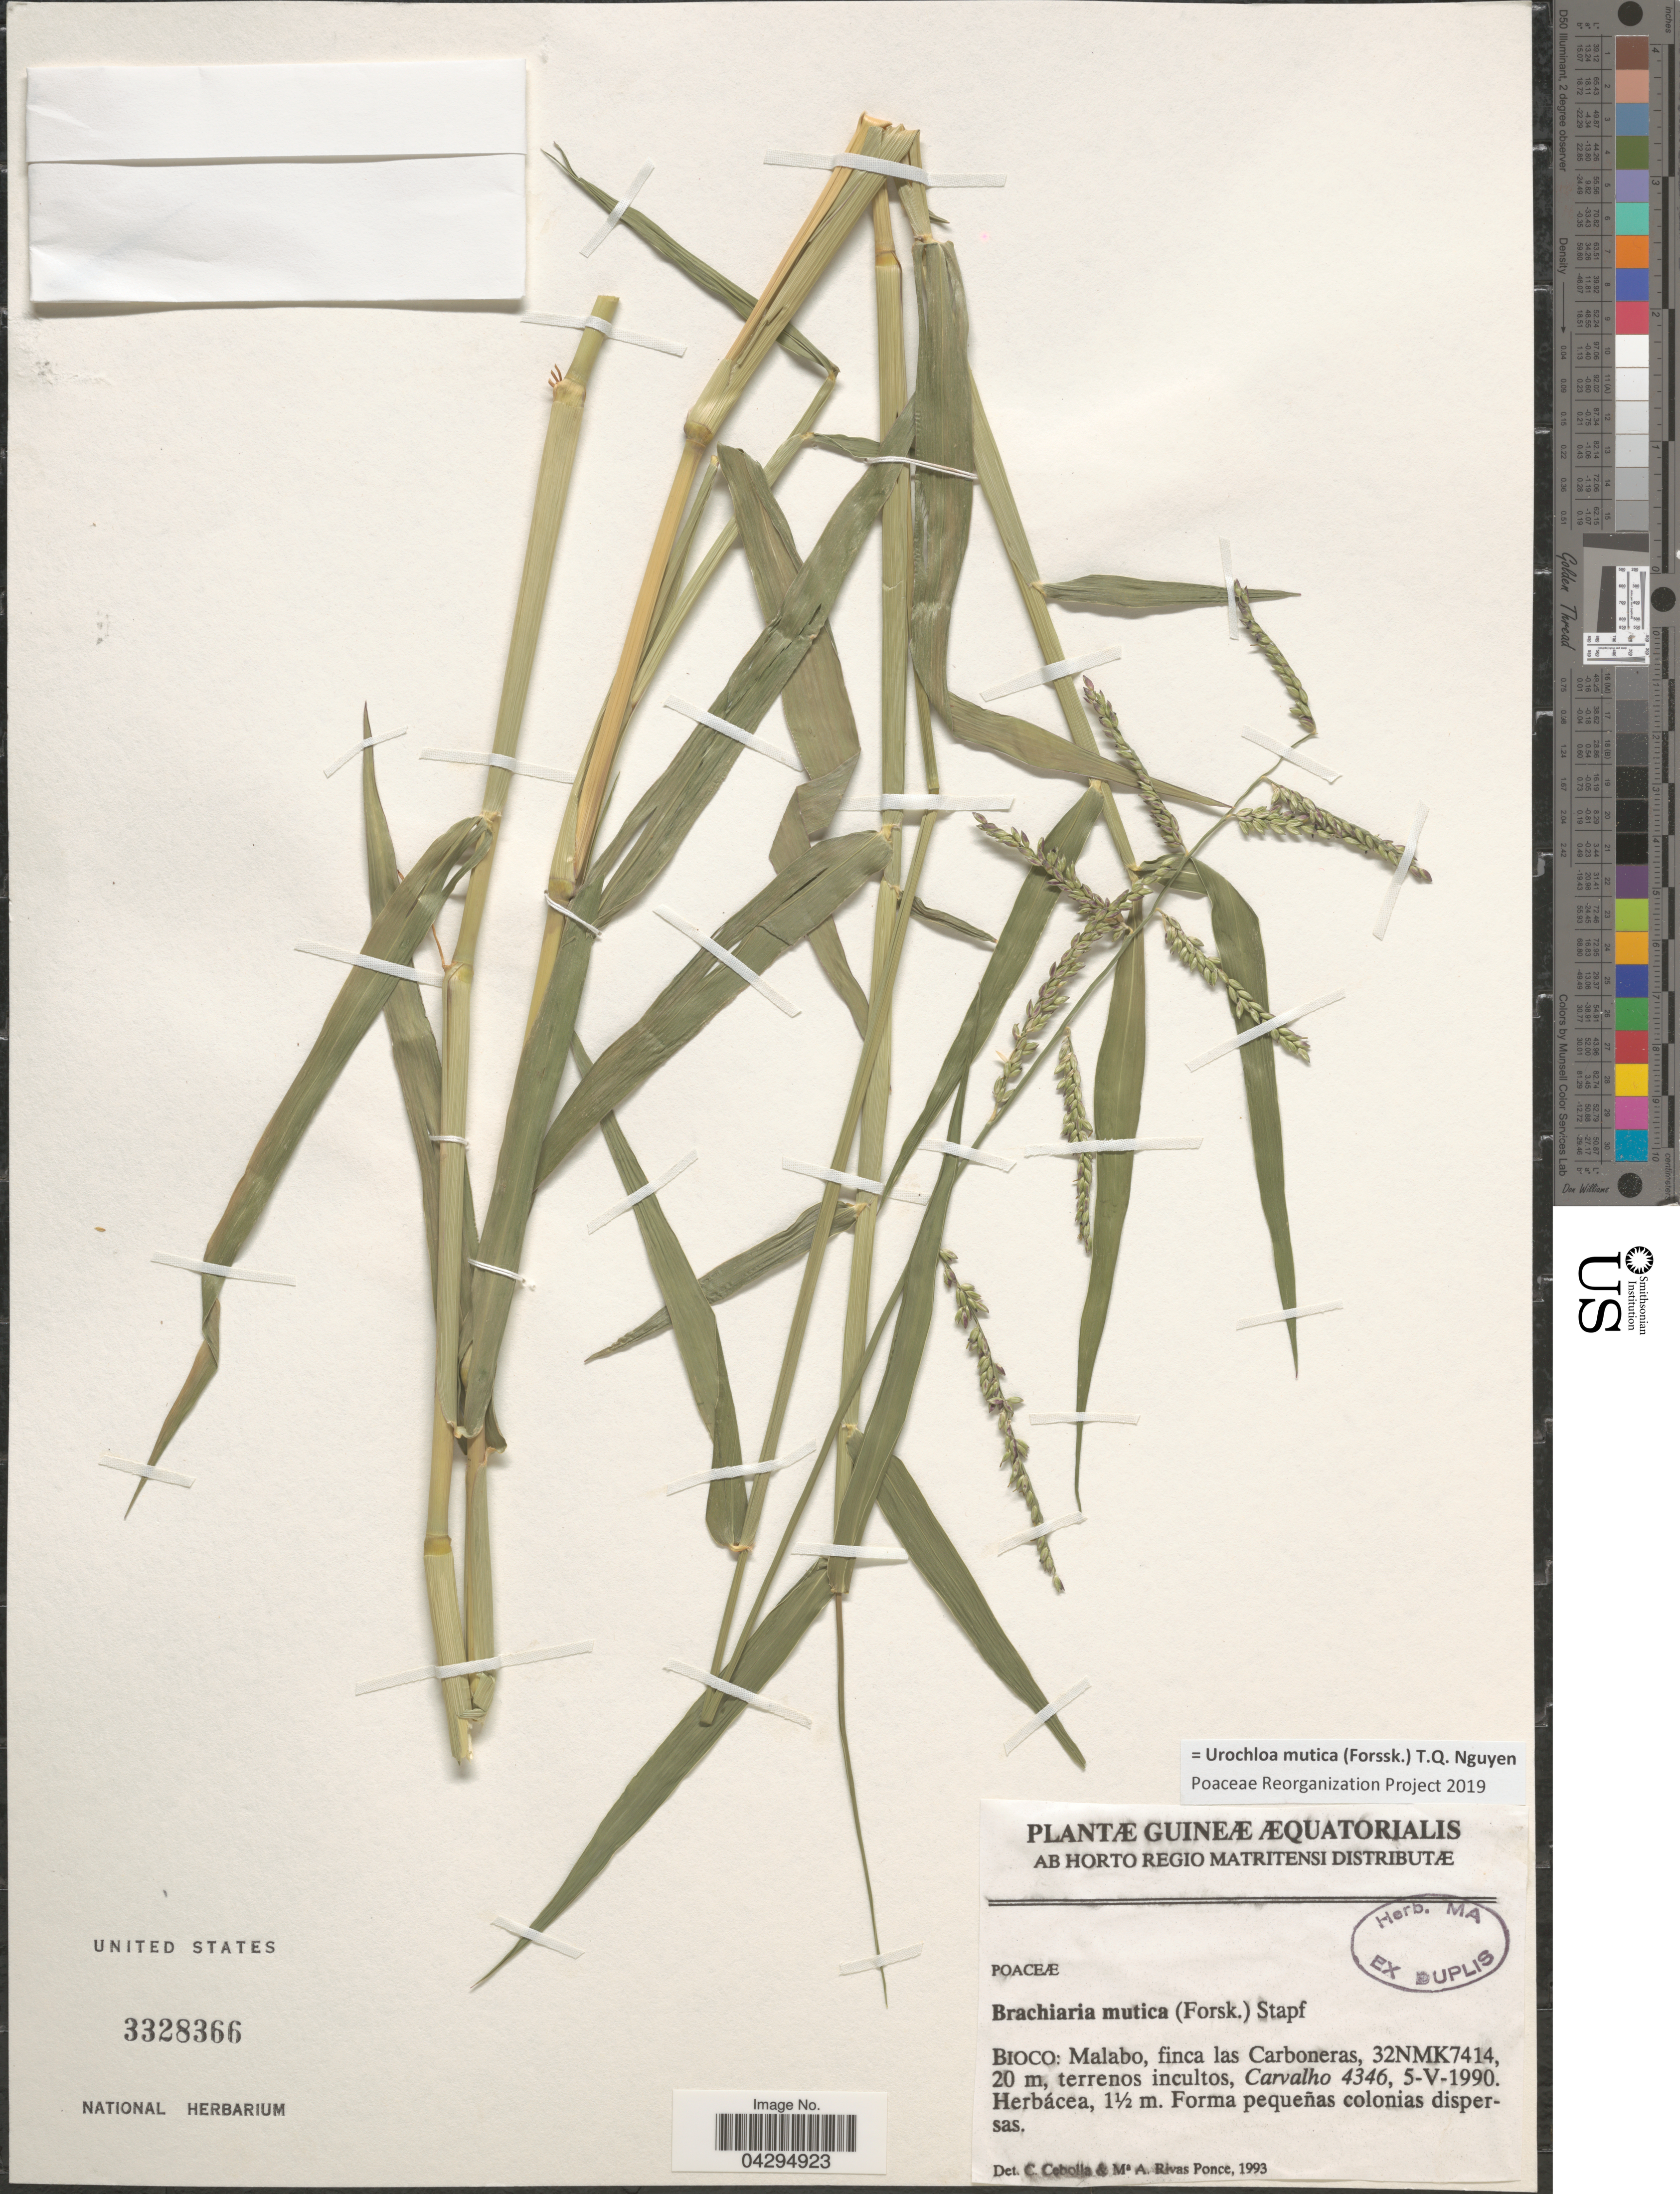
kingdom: Plantae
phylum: Tracheophyta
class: Liliopsida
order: Poales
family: Poaceae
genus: Urochloa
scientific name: Urochloa mutica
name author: (Forssk.) T.Q. Nguyen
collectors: Carvalho, --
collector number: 4346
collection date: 1990-05-05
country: Equatorial Guinea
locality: Bioco: Malabo, finca las Carboneras, 32NMK7414.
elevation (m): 20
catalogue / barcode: US 3328366